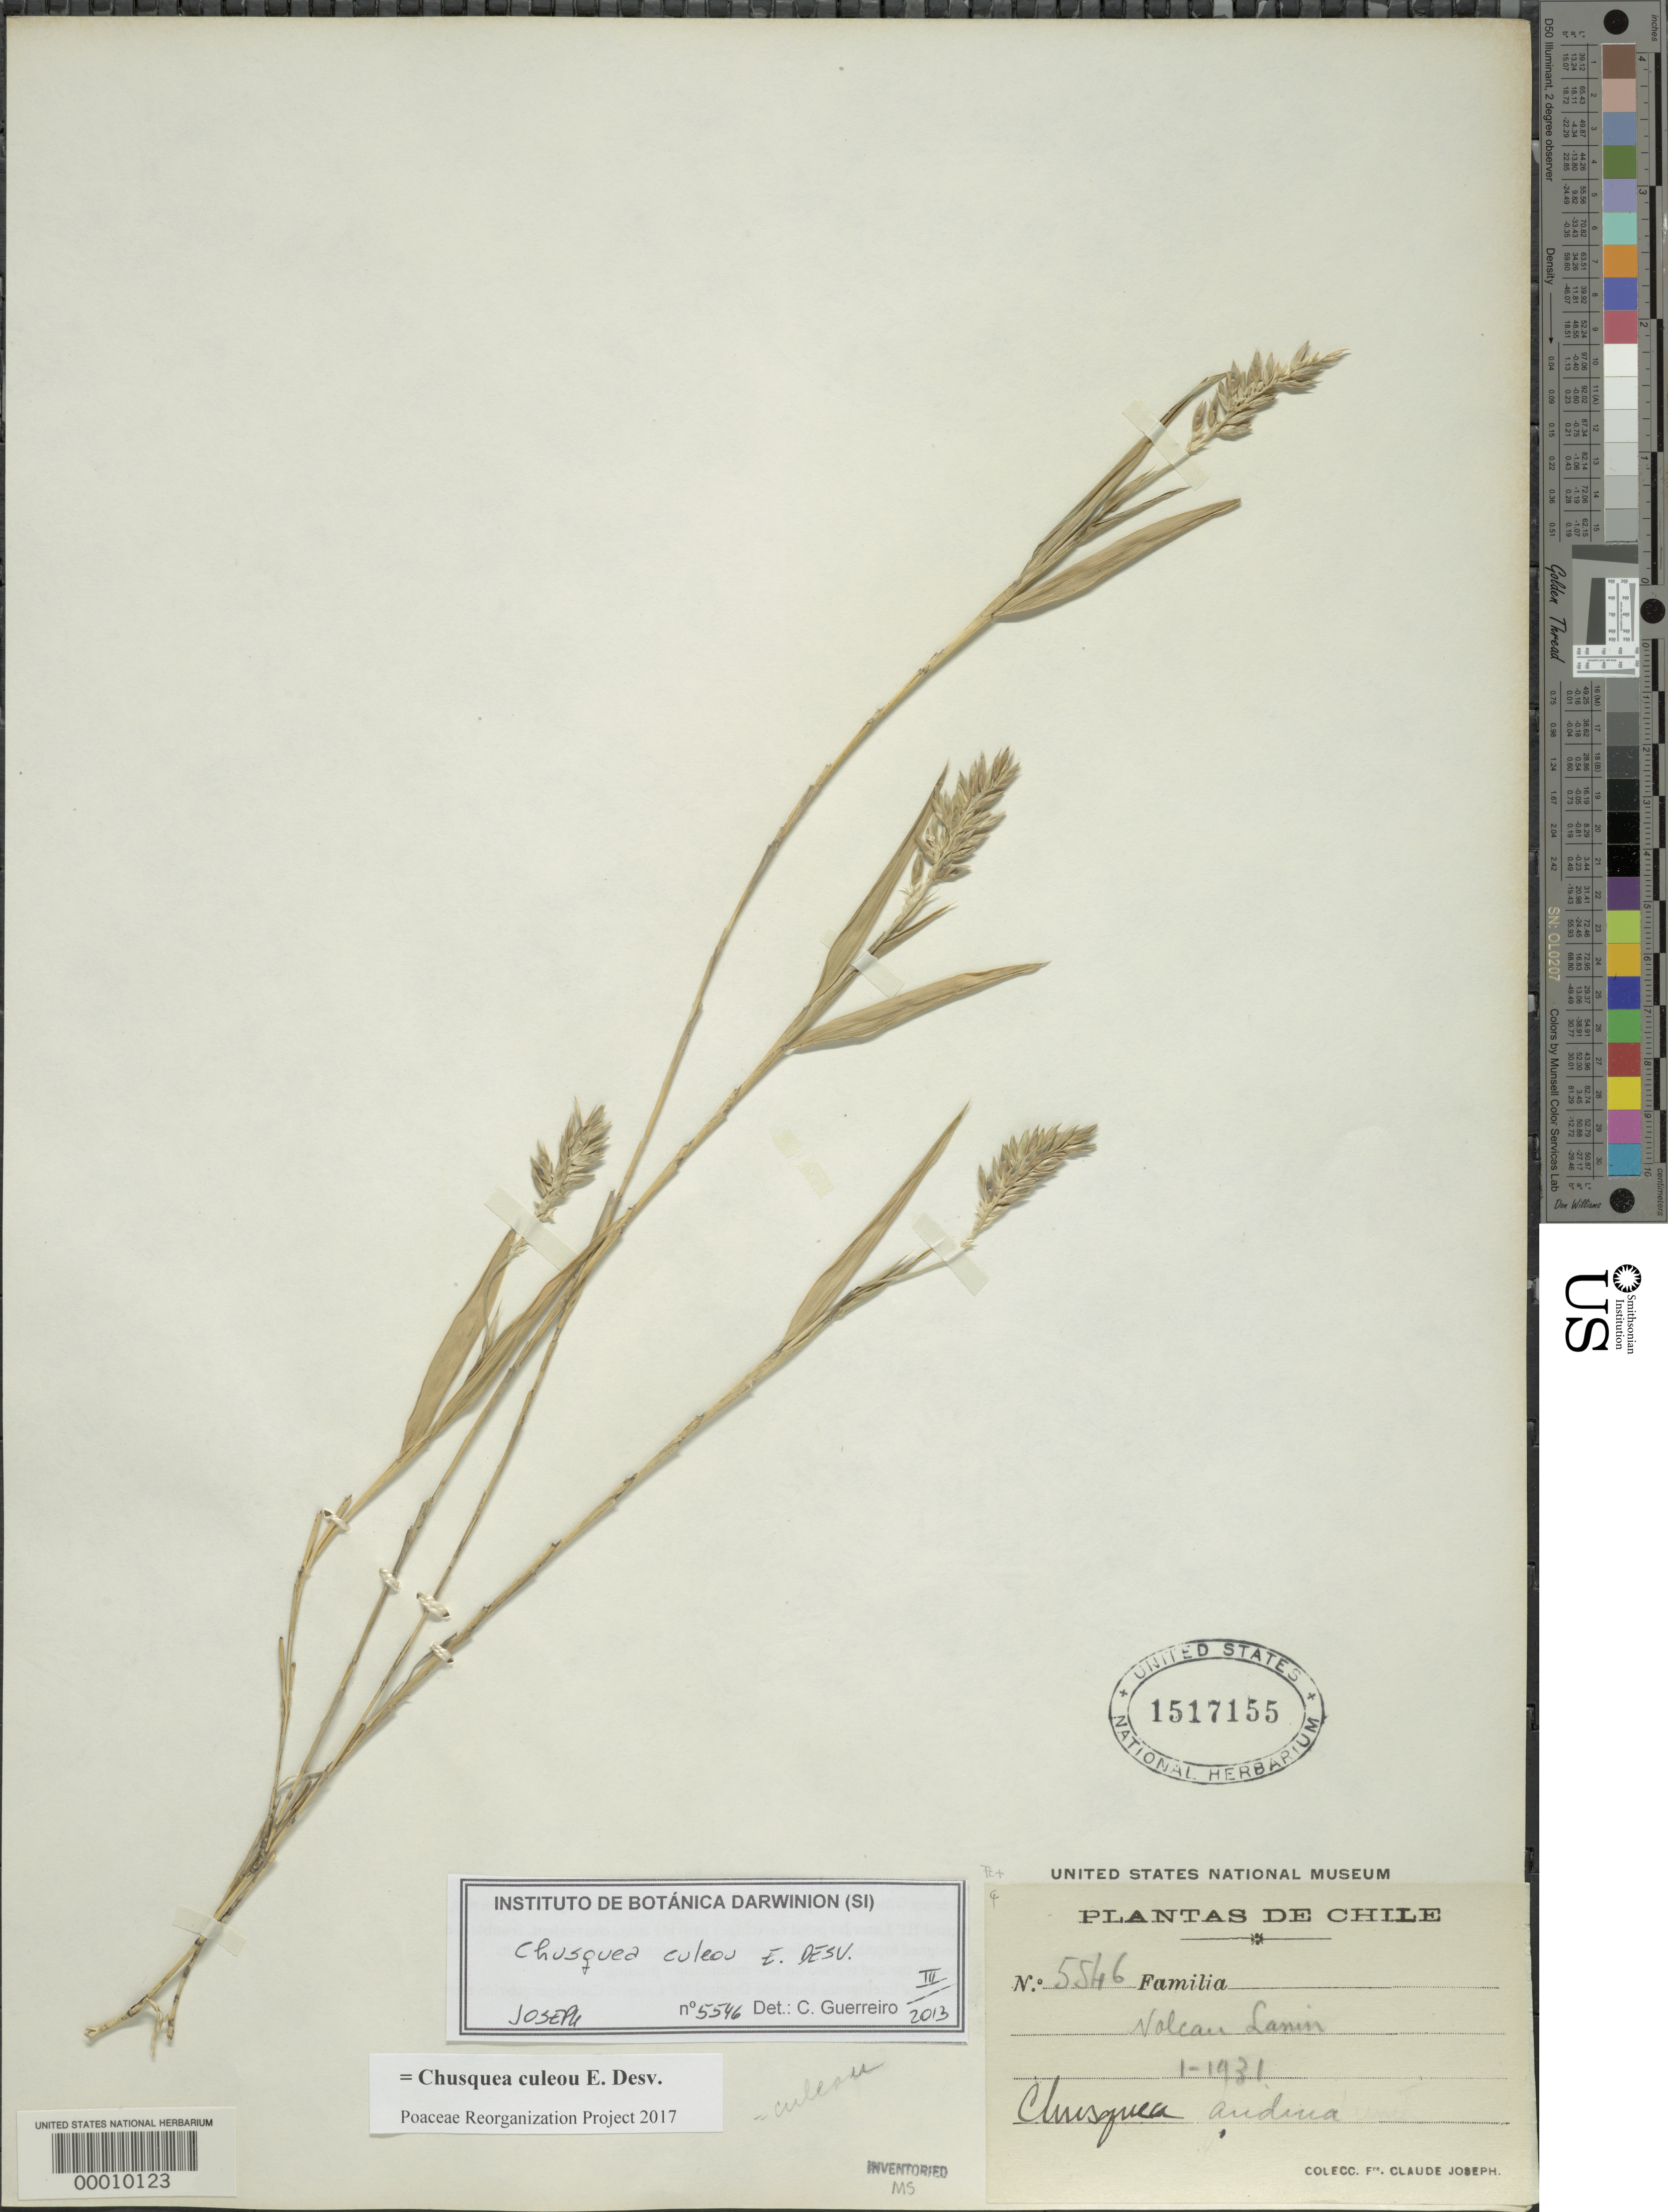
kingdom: Plantae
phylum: Tracheophyta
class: Liliopsida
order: Poales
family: Poaceae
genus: Chusquea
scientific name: Chusquea culeou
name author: É. Desv.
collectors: C. Joseph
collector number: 5546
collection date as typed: Jan 1931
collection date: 1931-01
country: Chile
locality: Volcan lanin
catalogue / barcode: US 1517155